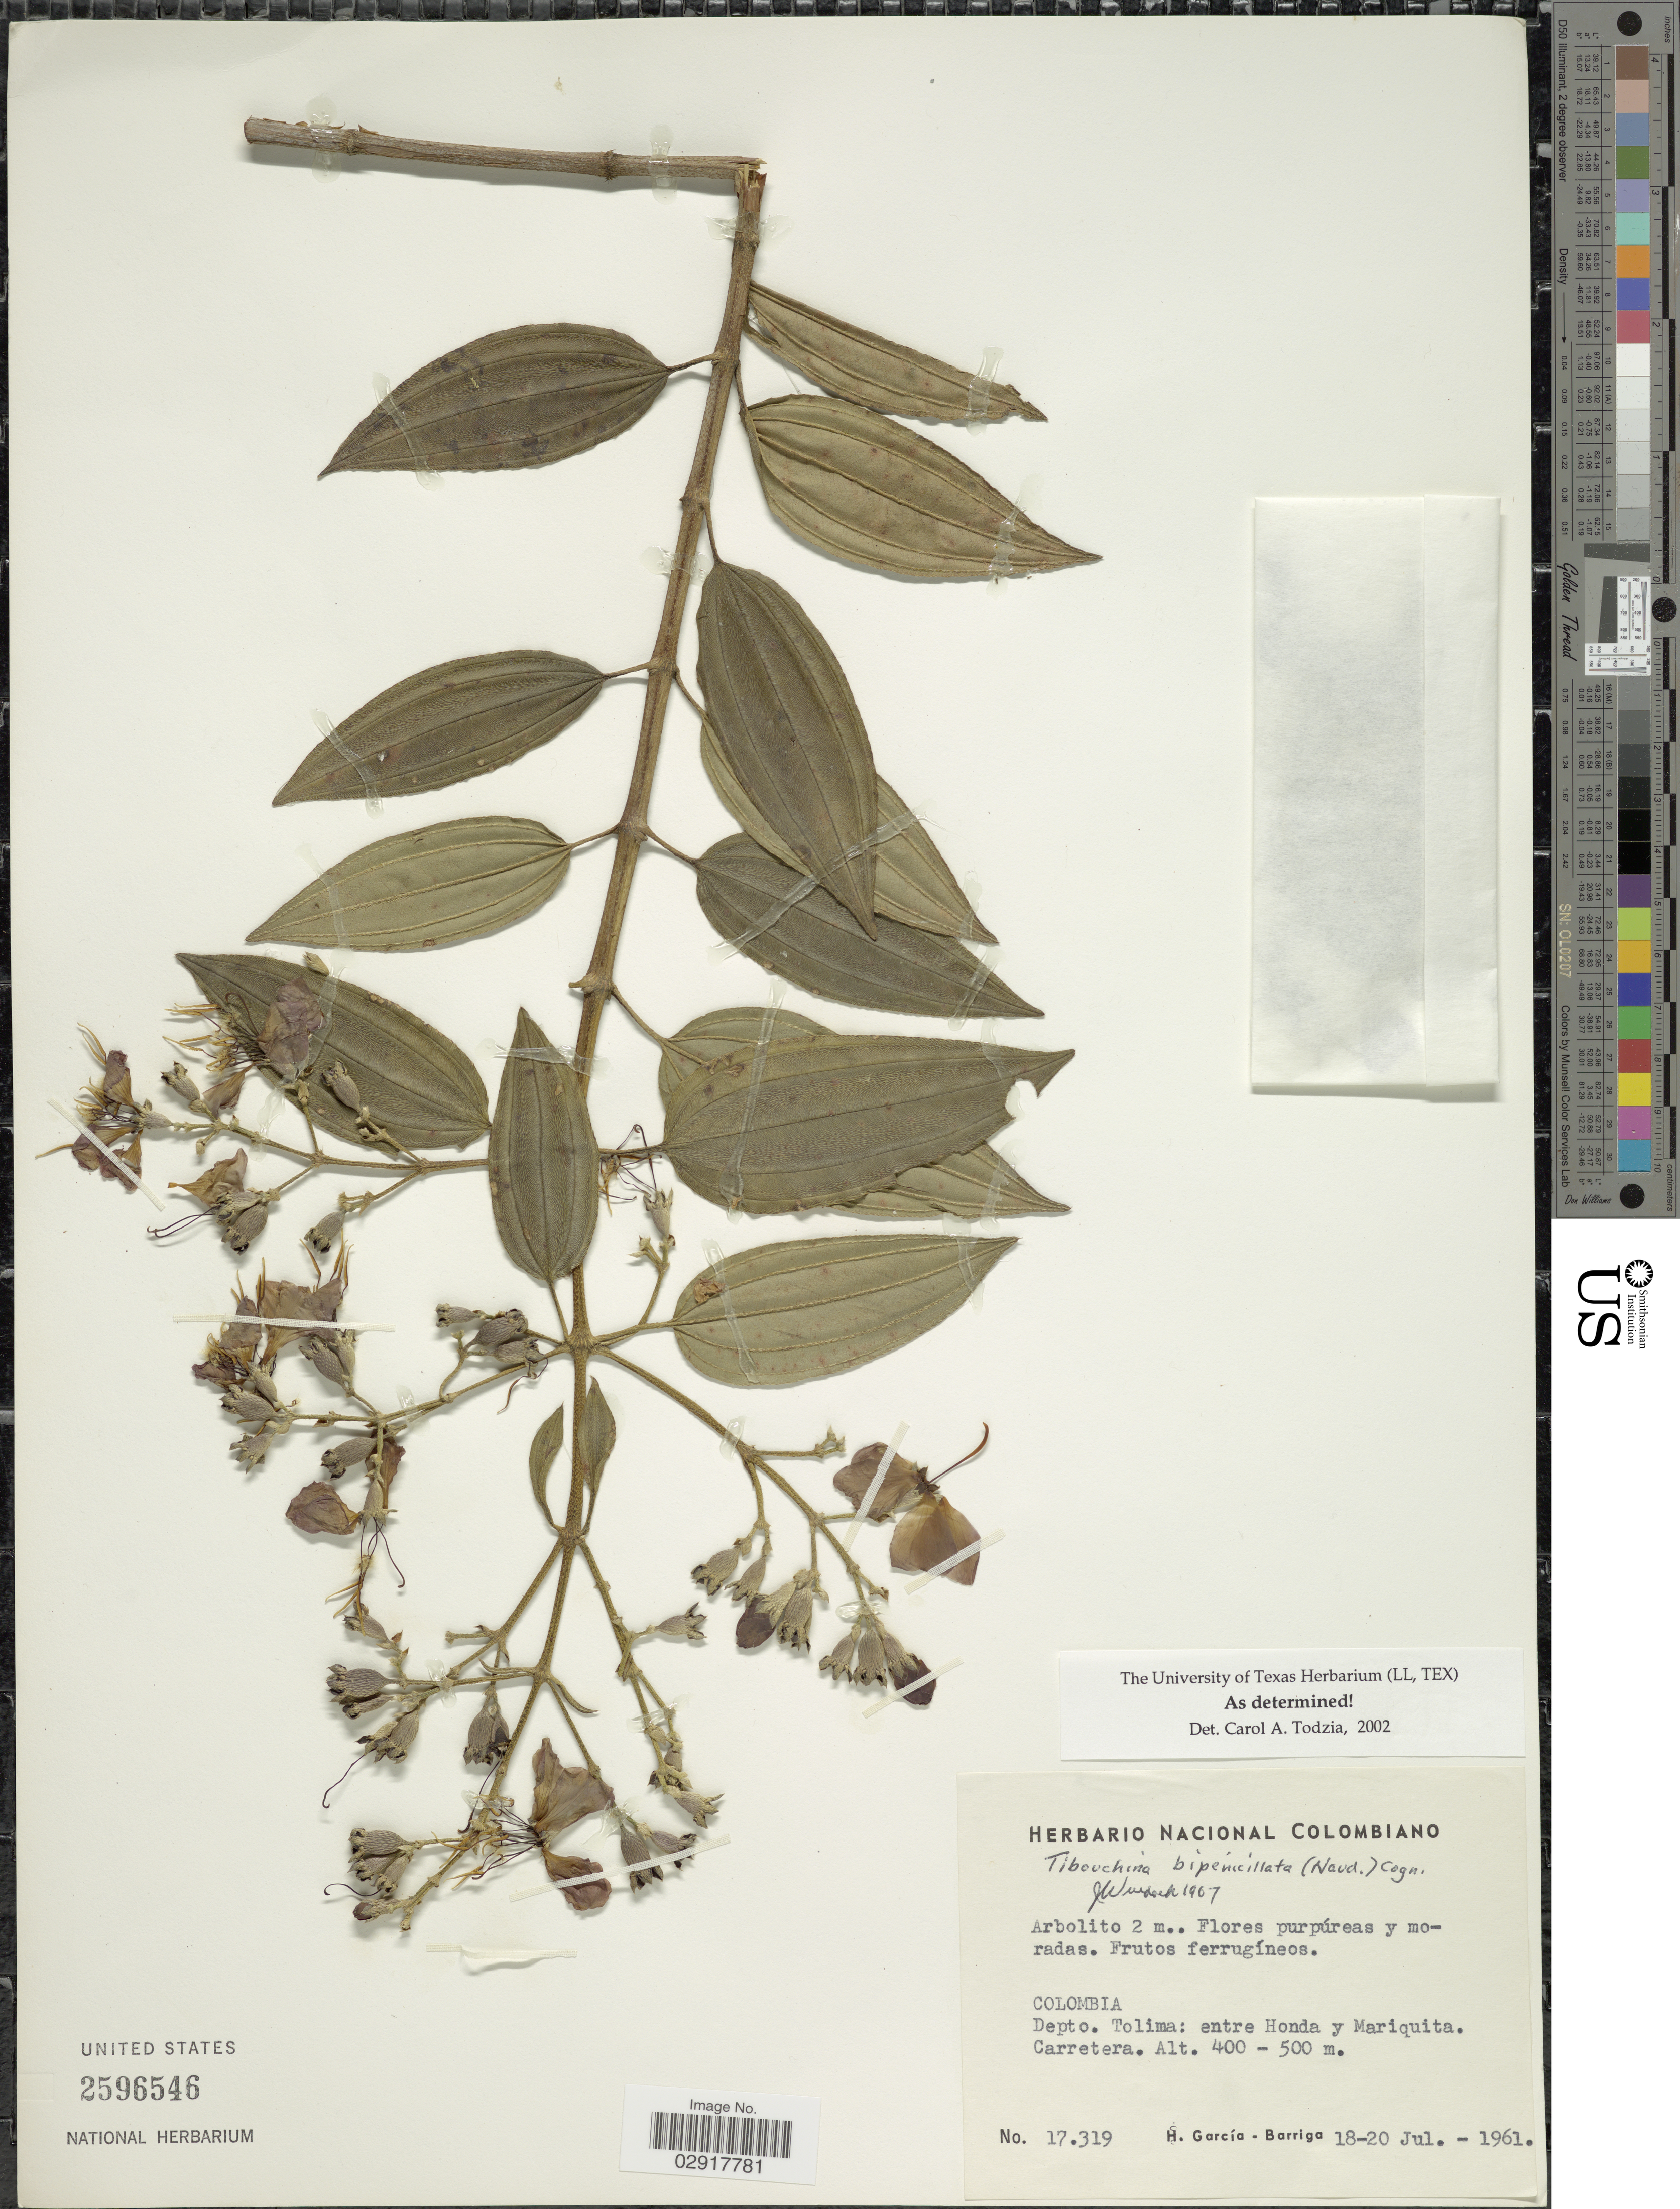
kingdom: Plantae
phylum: Tracheophyta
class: Magnoliopsida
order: Myrtales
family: Melastomataceae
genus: Tibouchina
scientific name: Tibouchina bipenicillata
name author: (Naudin) Cogn.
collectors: H. García Barriga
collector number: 17319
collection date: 1961-07-18/1961-07-20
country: Colombia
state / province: Tolima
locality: Depto. Tolima: entre Honda y Mariquita. Carretera.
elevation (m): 400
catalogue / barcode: US 2596546